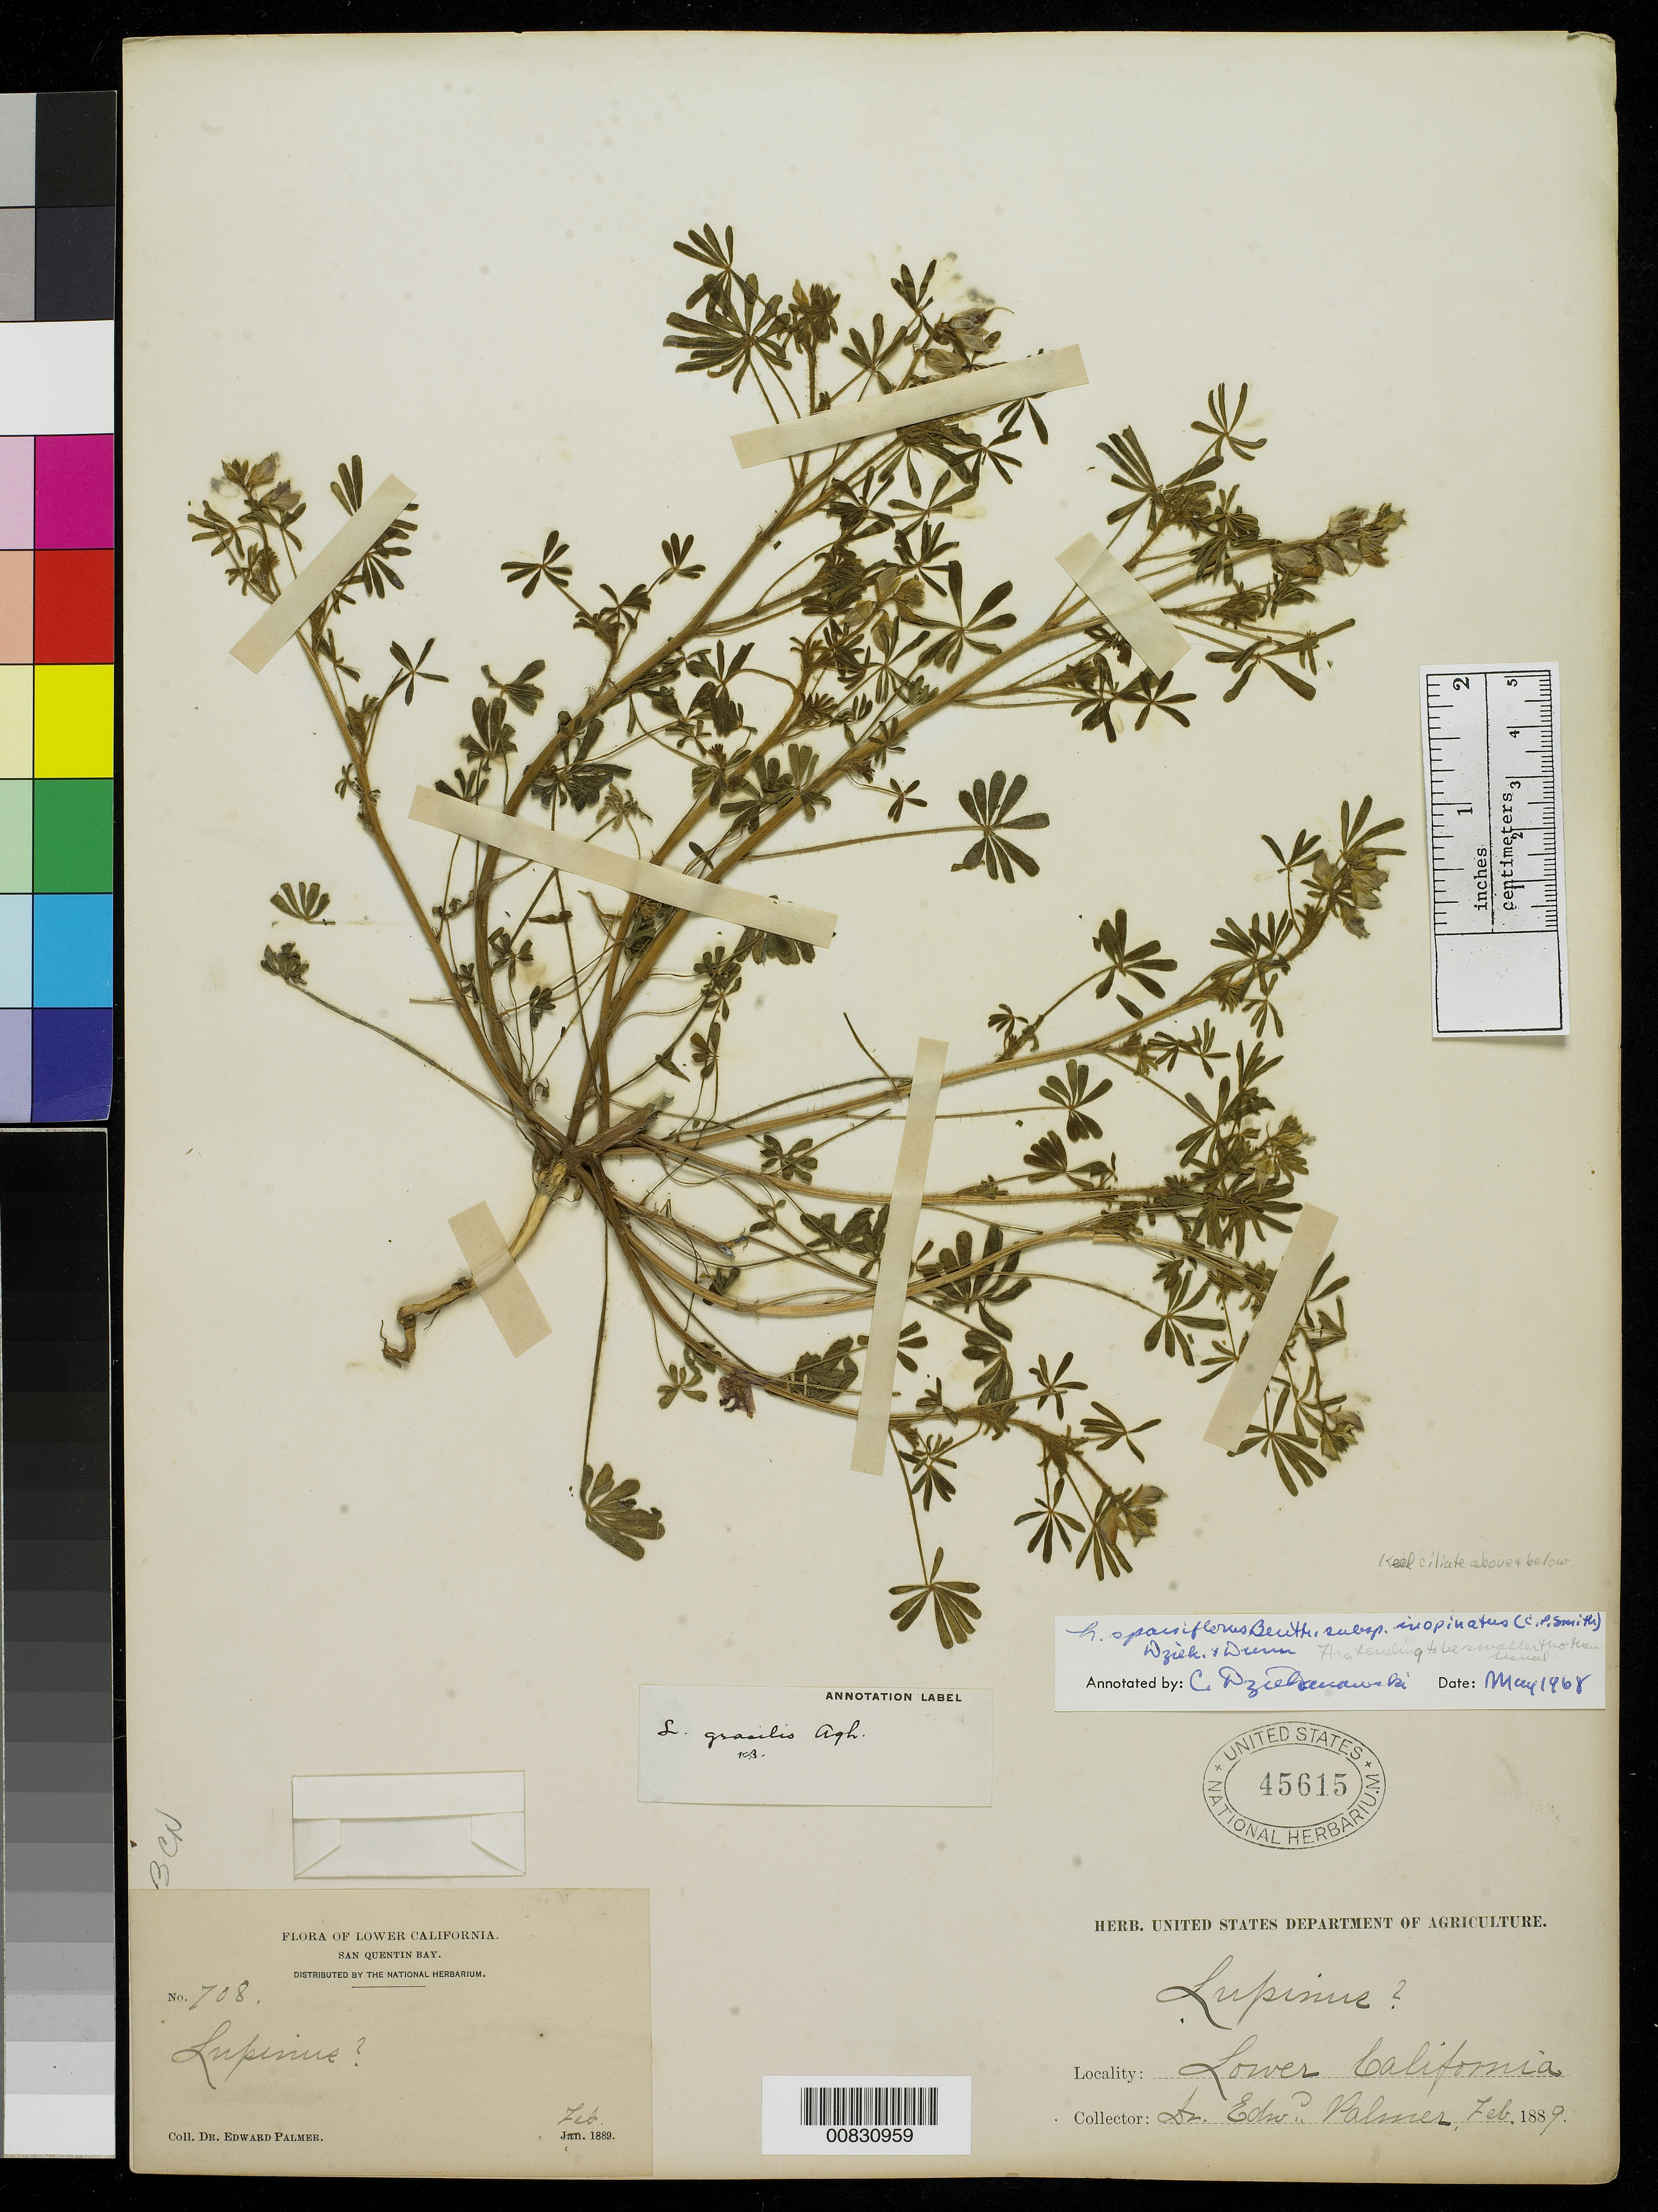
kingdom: Plantae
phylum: Tracheophyta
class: Magnoliopsida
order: Fabales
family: Fabaceae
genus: Lupinus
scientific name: Lupinus sparsiflorus subsp. inopinatus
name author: Benth.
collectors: E. Palmer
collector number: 708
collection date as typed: Feb 1889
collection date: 1889-02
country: Mexico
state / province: Baja California Norte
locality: San Quentin Bay, Baja California.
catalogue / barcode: US 45615